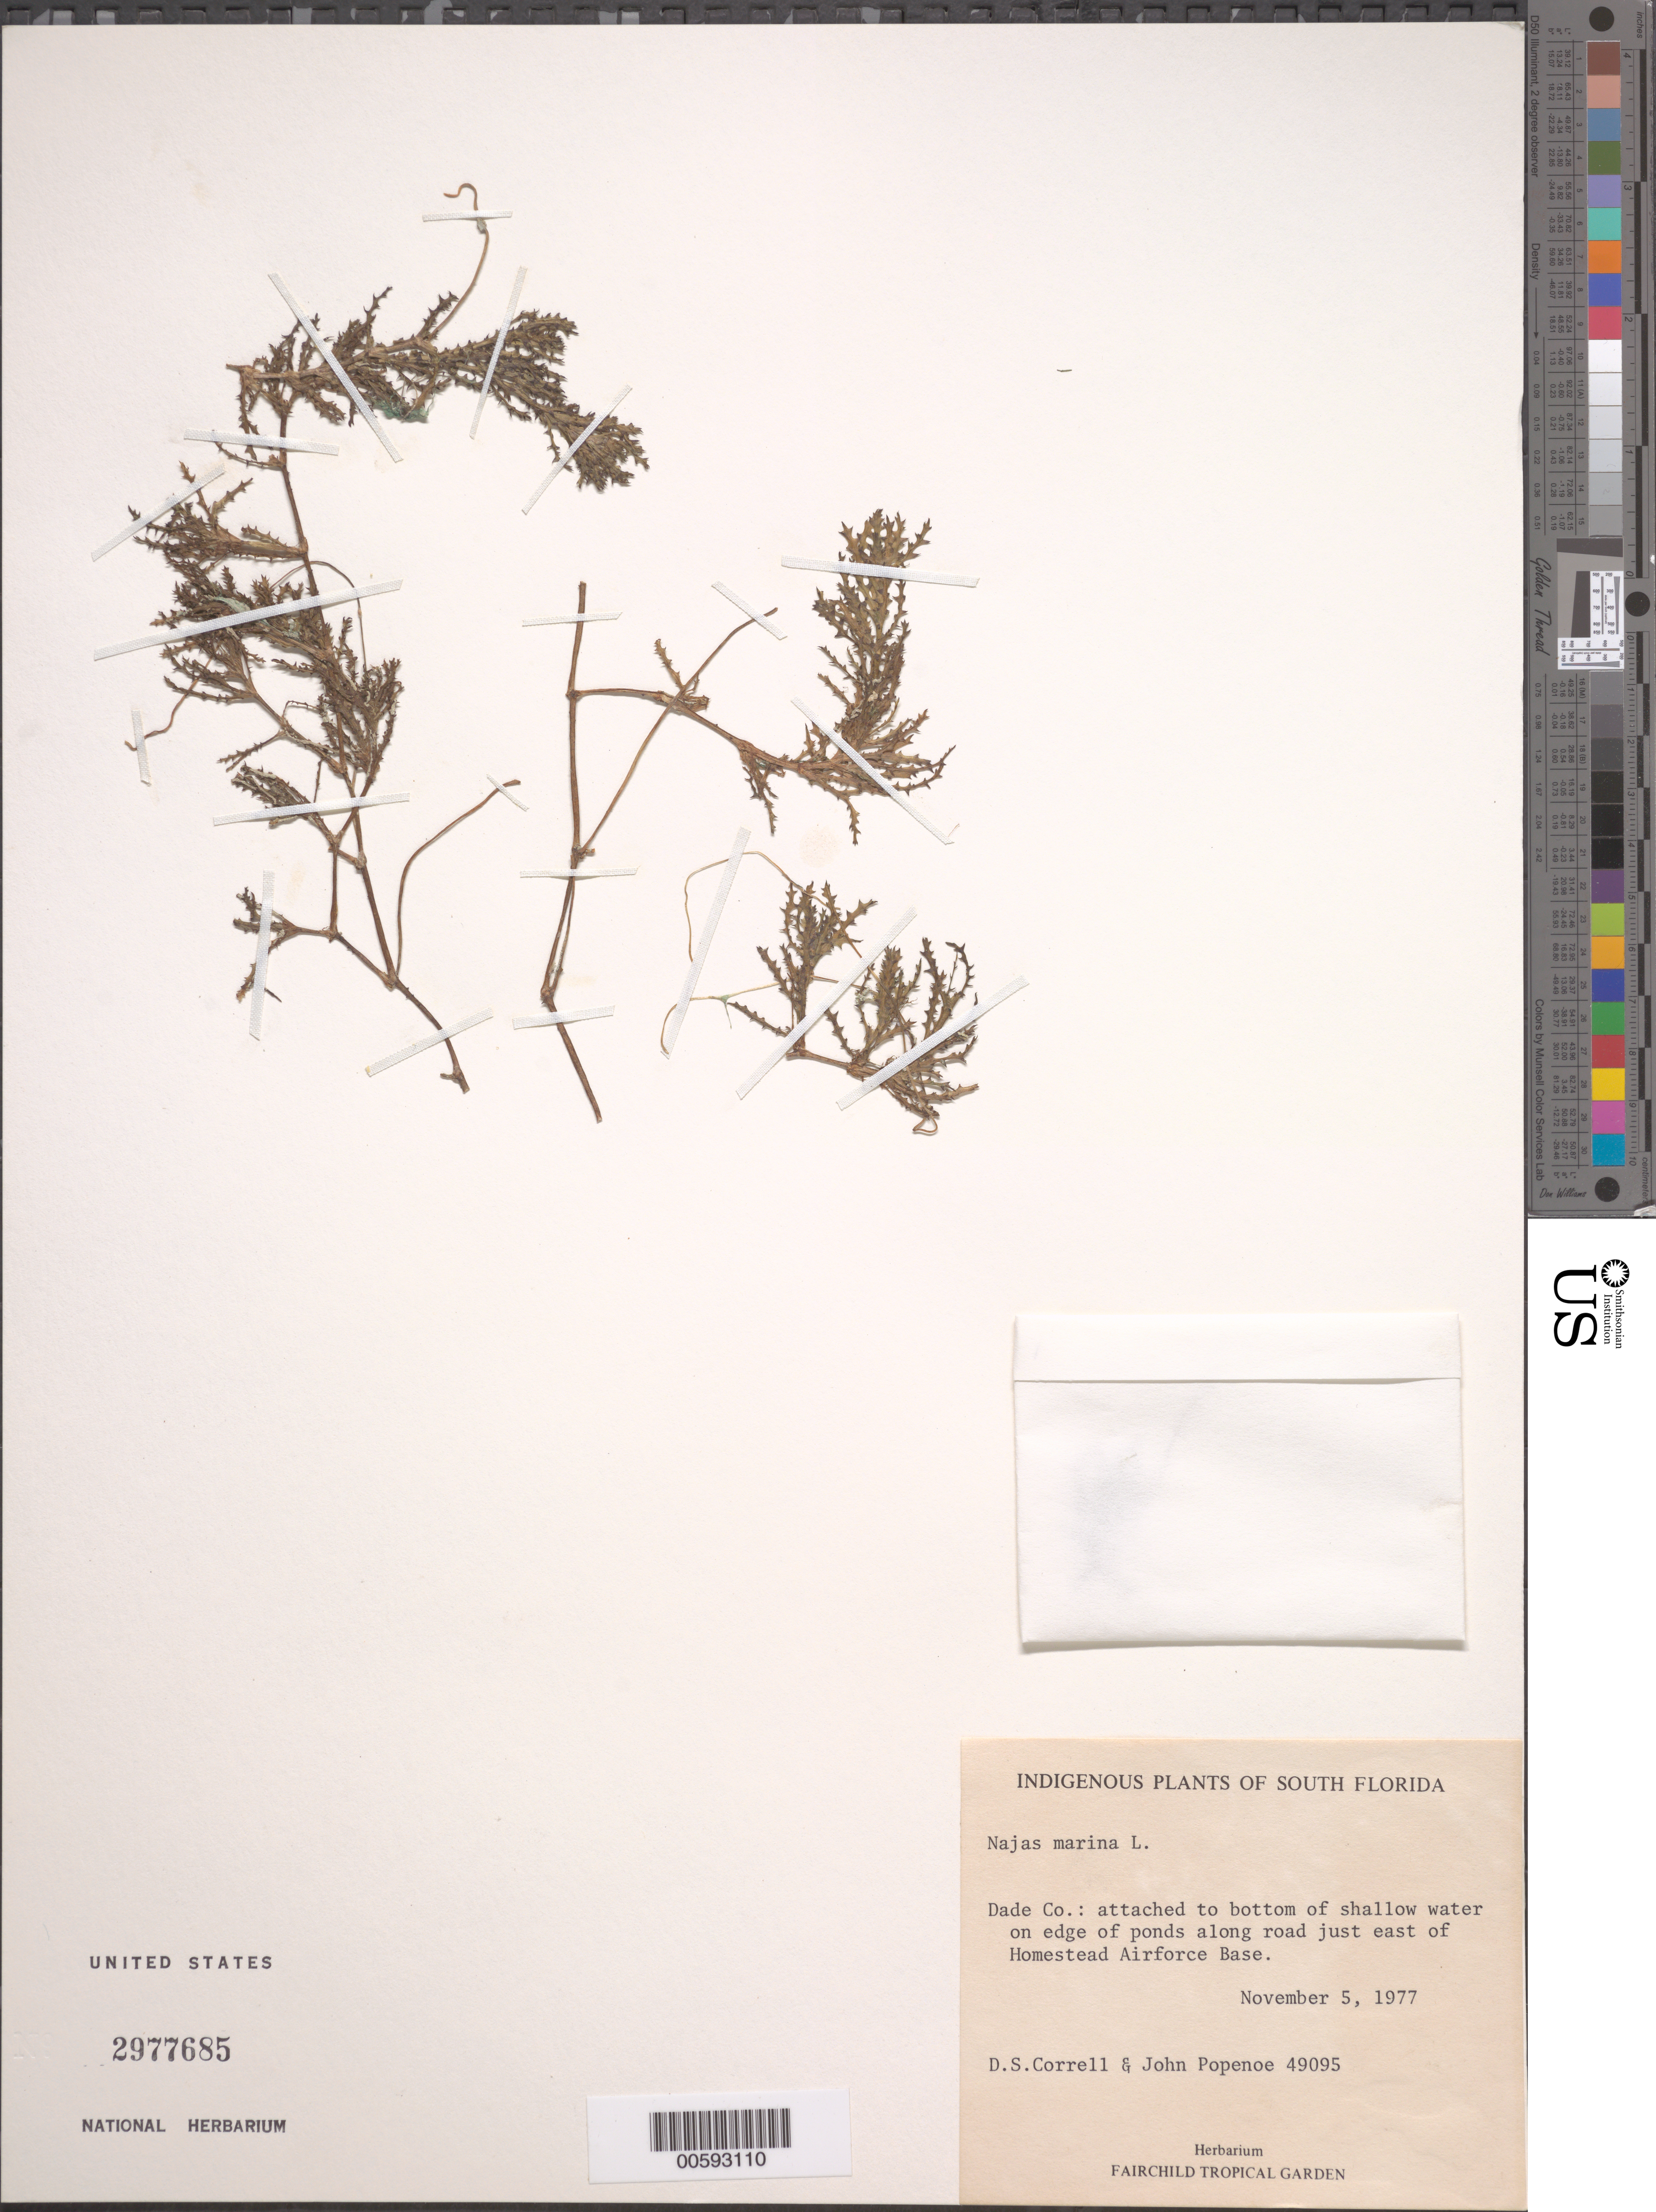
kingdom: Plantae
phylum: Tracheophyta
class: Liliopsida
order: Alismatales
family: Hydrocharitaceae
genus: Najas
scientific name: Najas marina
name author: L.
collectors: D. S. Correll & J. Popenoe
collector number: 49095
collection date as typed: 05 Nov 1977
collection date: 1977-11-05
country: United States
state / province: Florida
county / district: Dade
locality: E of Homestead Airforce Base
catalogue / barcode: US 2977685